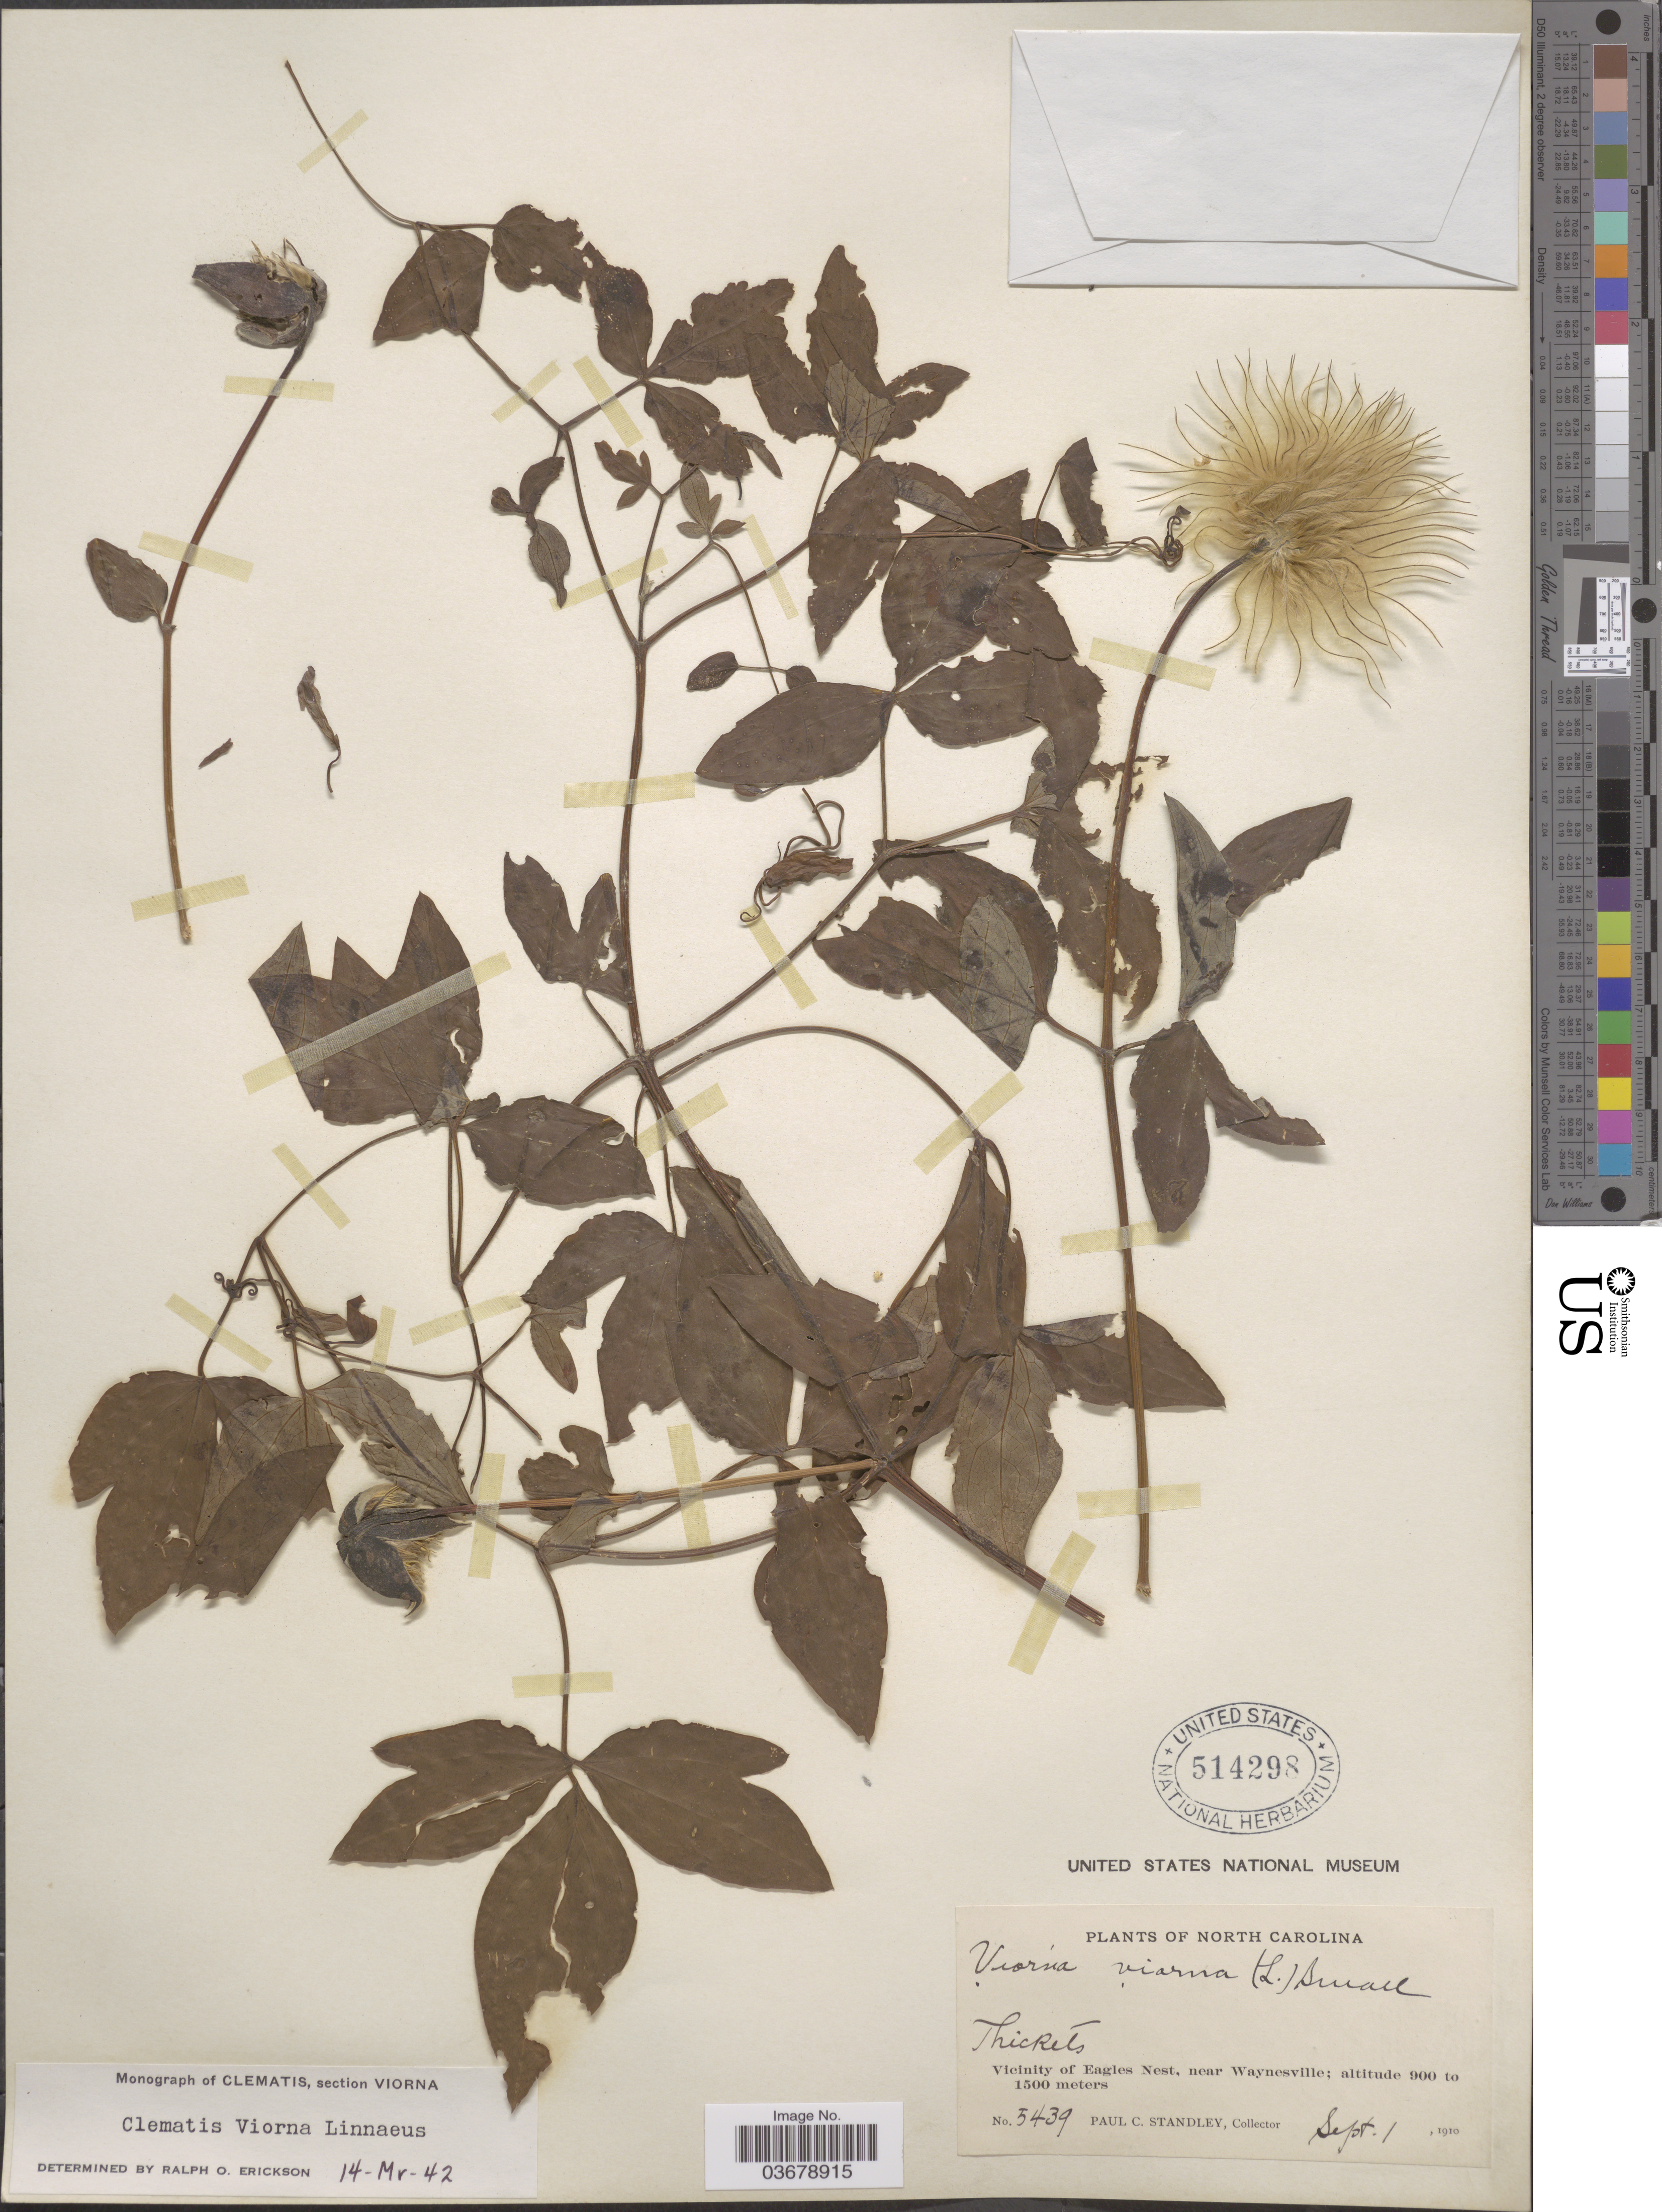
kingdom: Plantae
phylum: Tracheophyta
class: Magnoliopsida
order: Ranunculales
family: Ranunculaceae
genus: Clematis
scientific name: Clematis viorna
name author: L.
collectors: P. C. Standley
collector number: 5439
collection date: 1910-09-01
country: United States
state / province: North Carolina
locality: Vicinity of Eagles Nest, near Waynesville.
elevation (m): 900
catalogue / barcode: US 514298